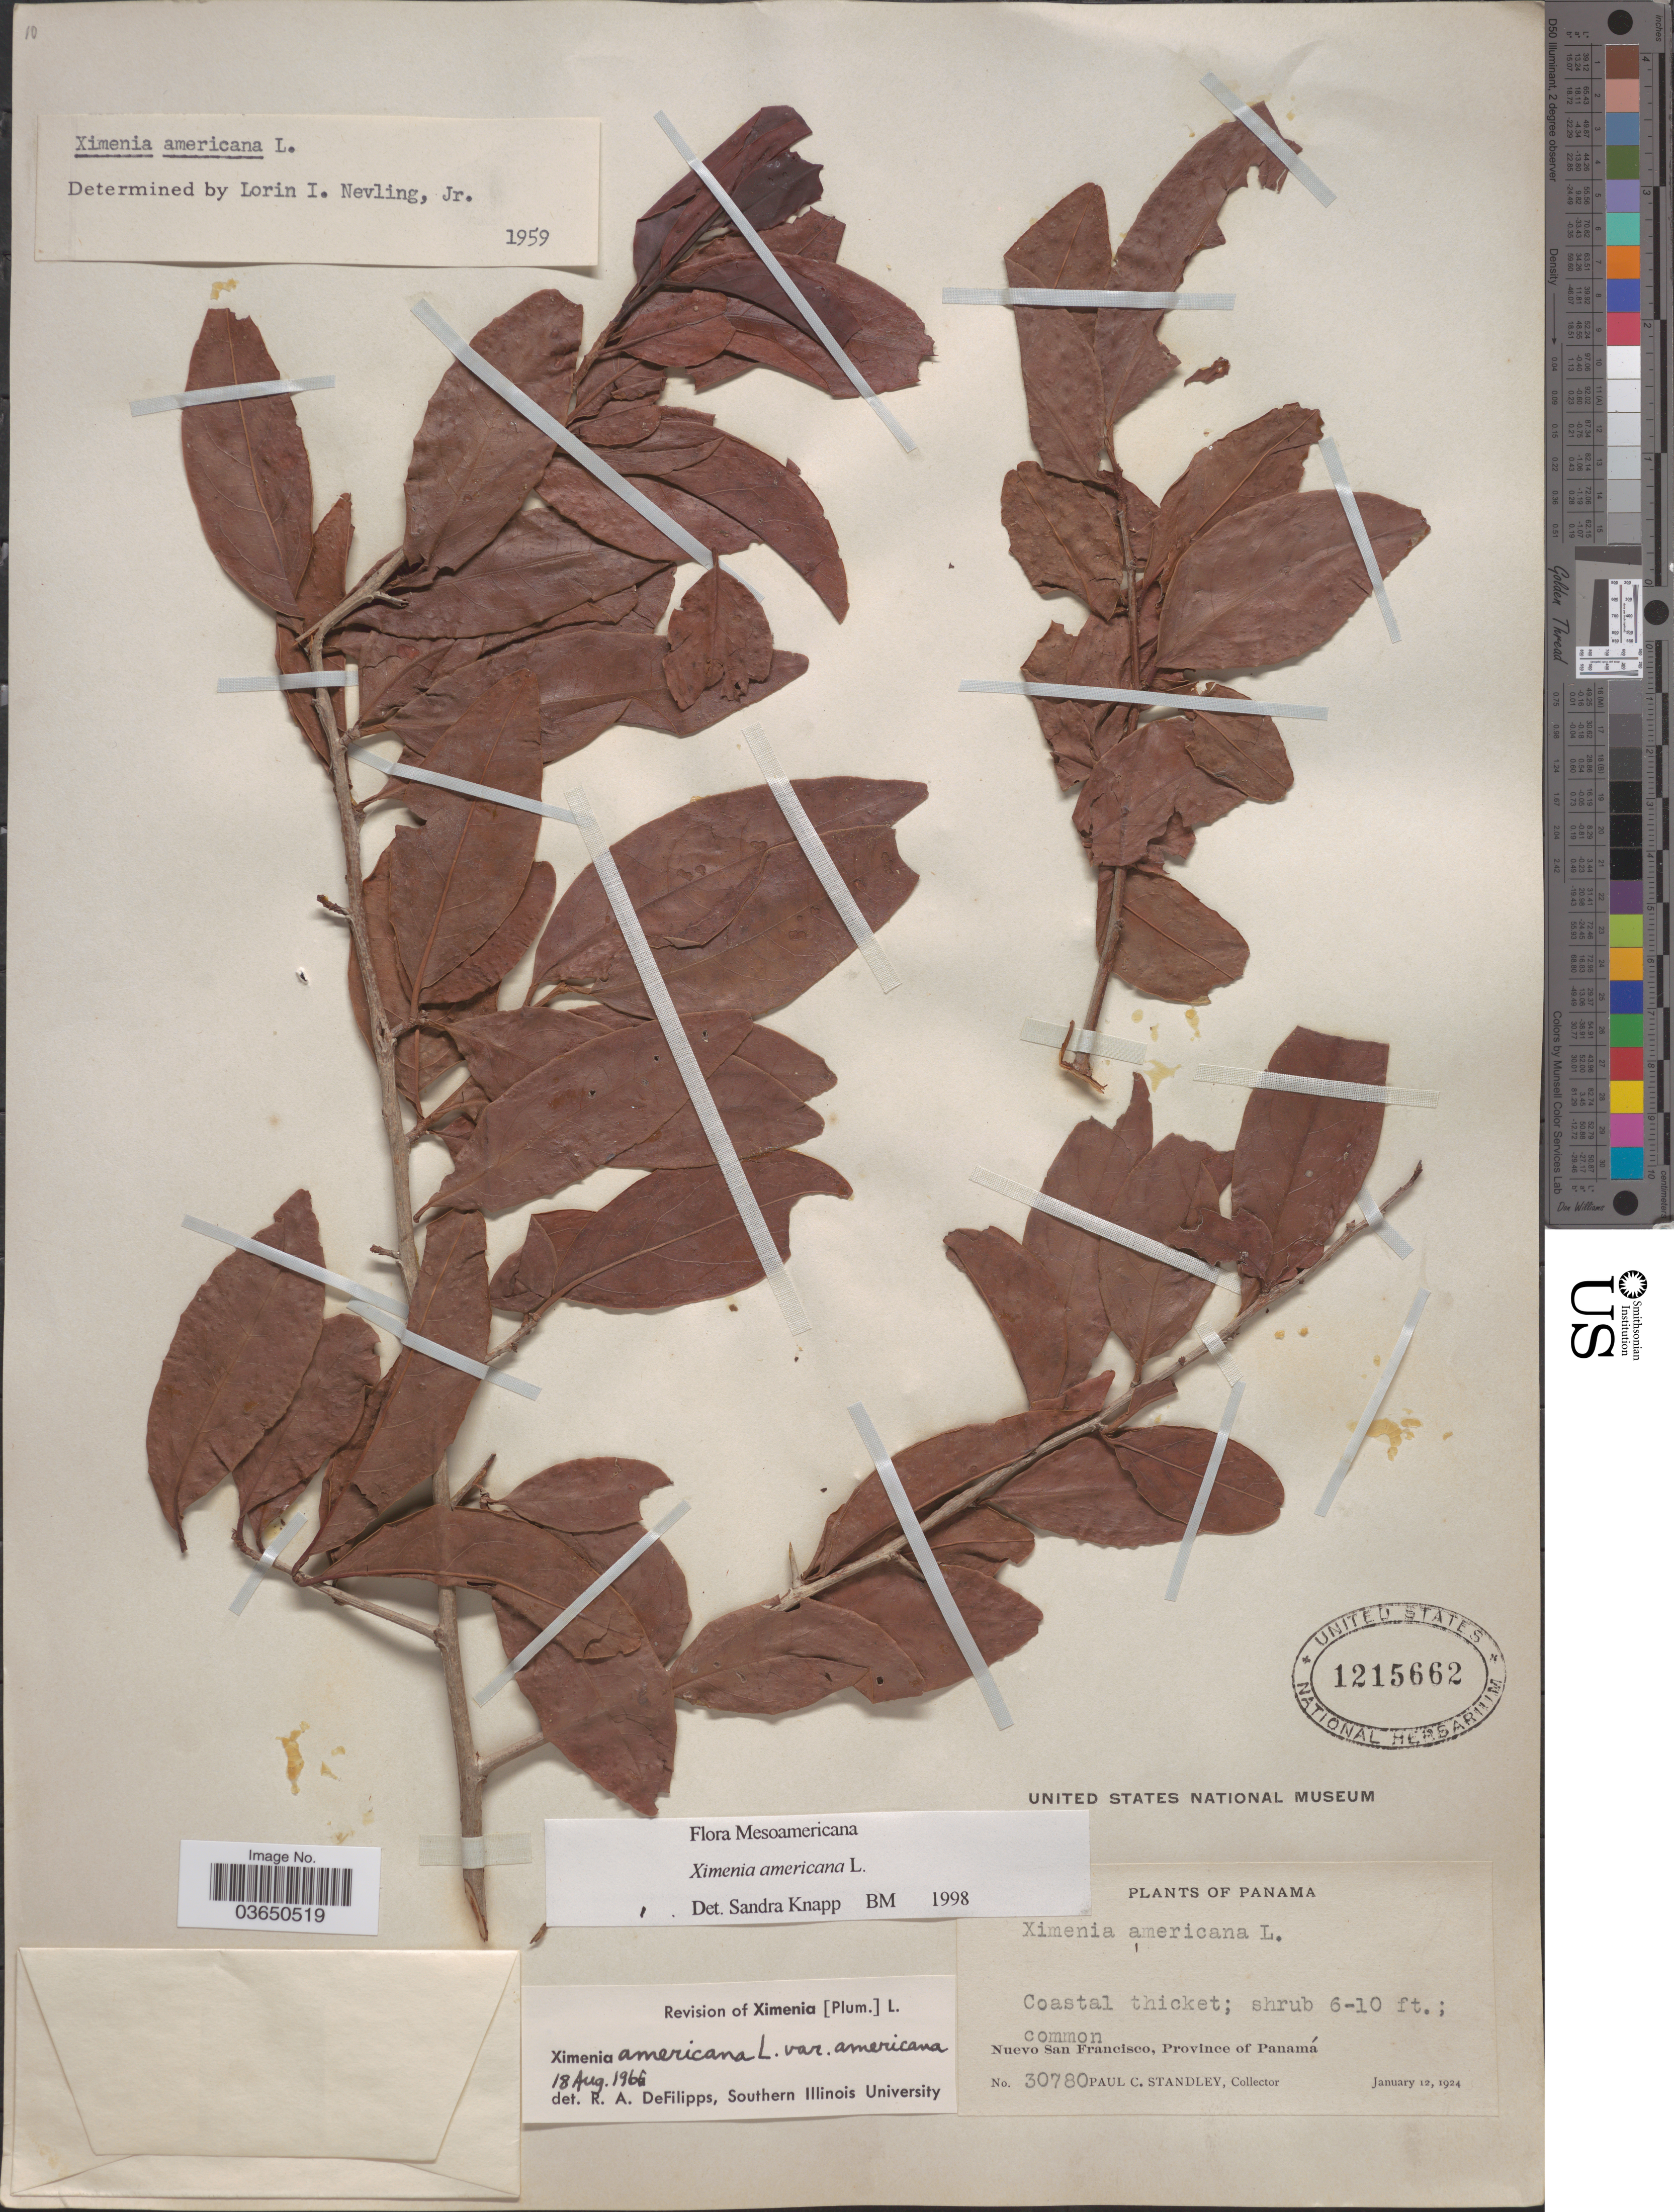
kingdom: Plantae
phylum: Tracheophyta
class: Magnoliopsida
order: Santalales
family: Ximeniaceae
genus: Ximenia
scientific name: Ximenia americana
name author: L.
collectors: P. C. Standley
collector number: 30780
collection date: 1924-01-12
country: Panama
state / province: Panamá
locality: Nuevo San Francisco.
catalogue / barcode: US 1215662